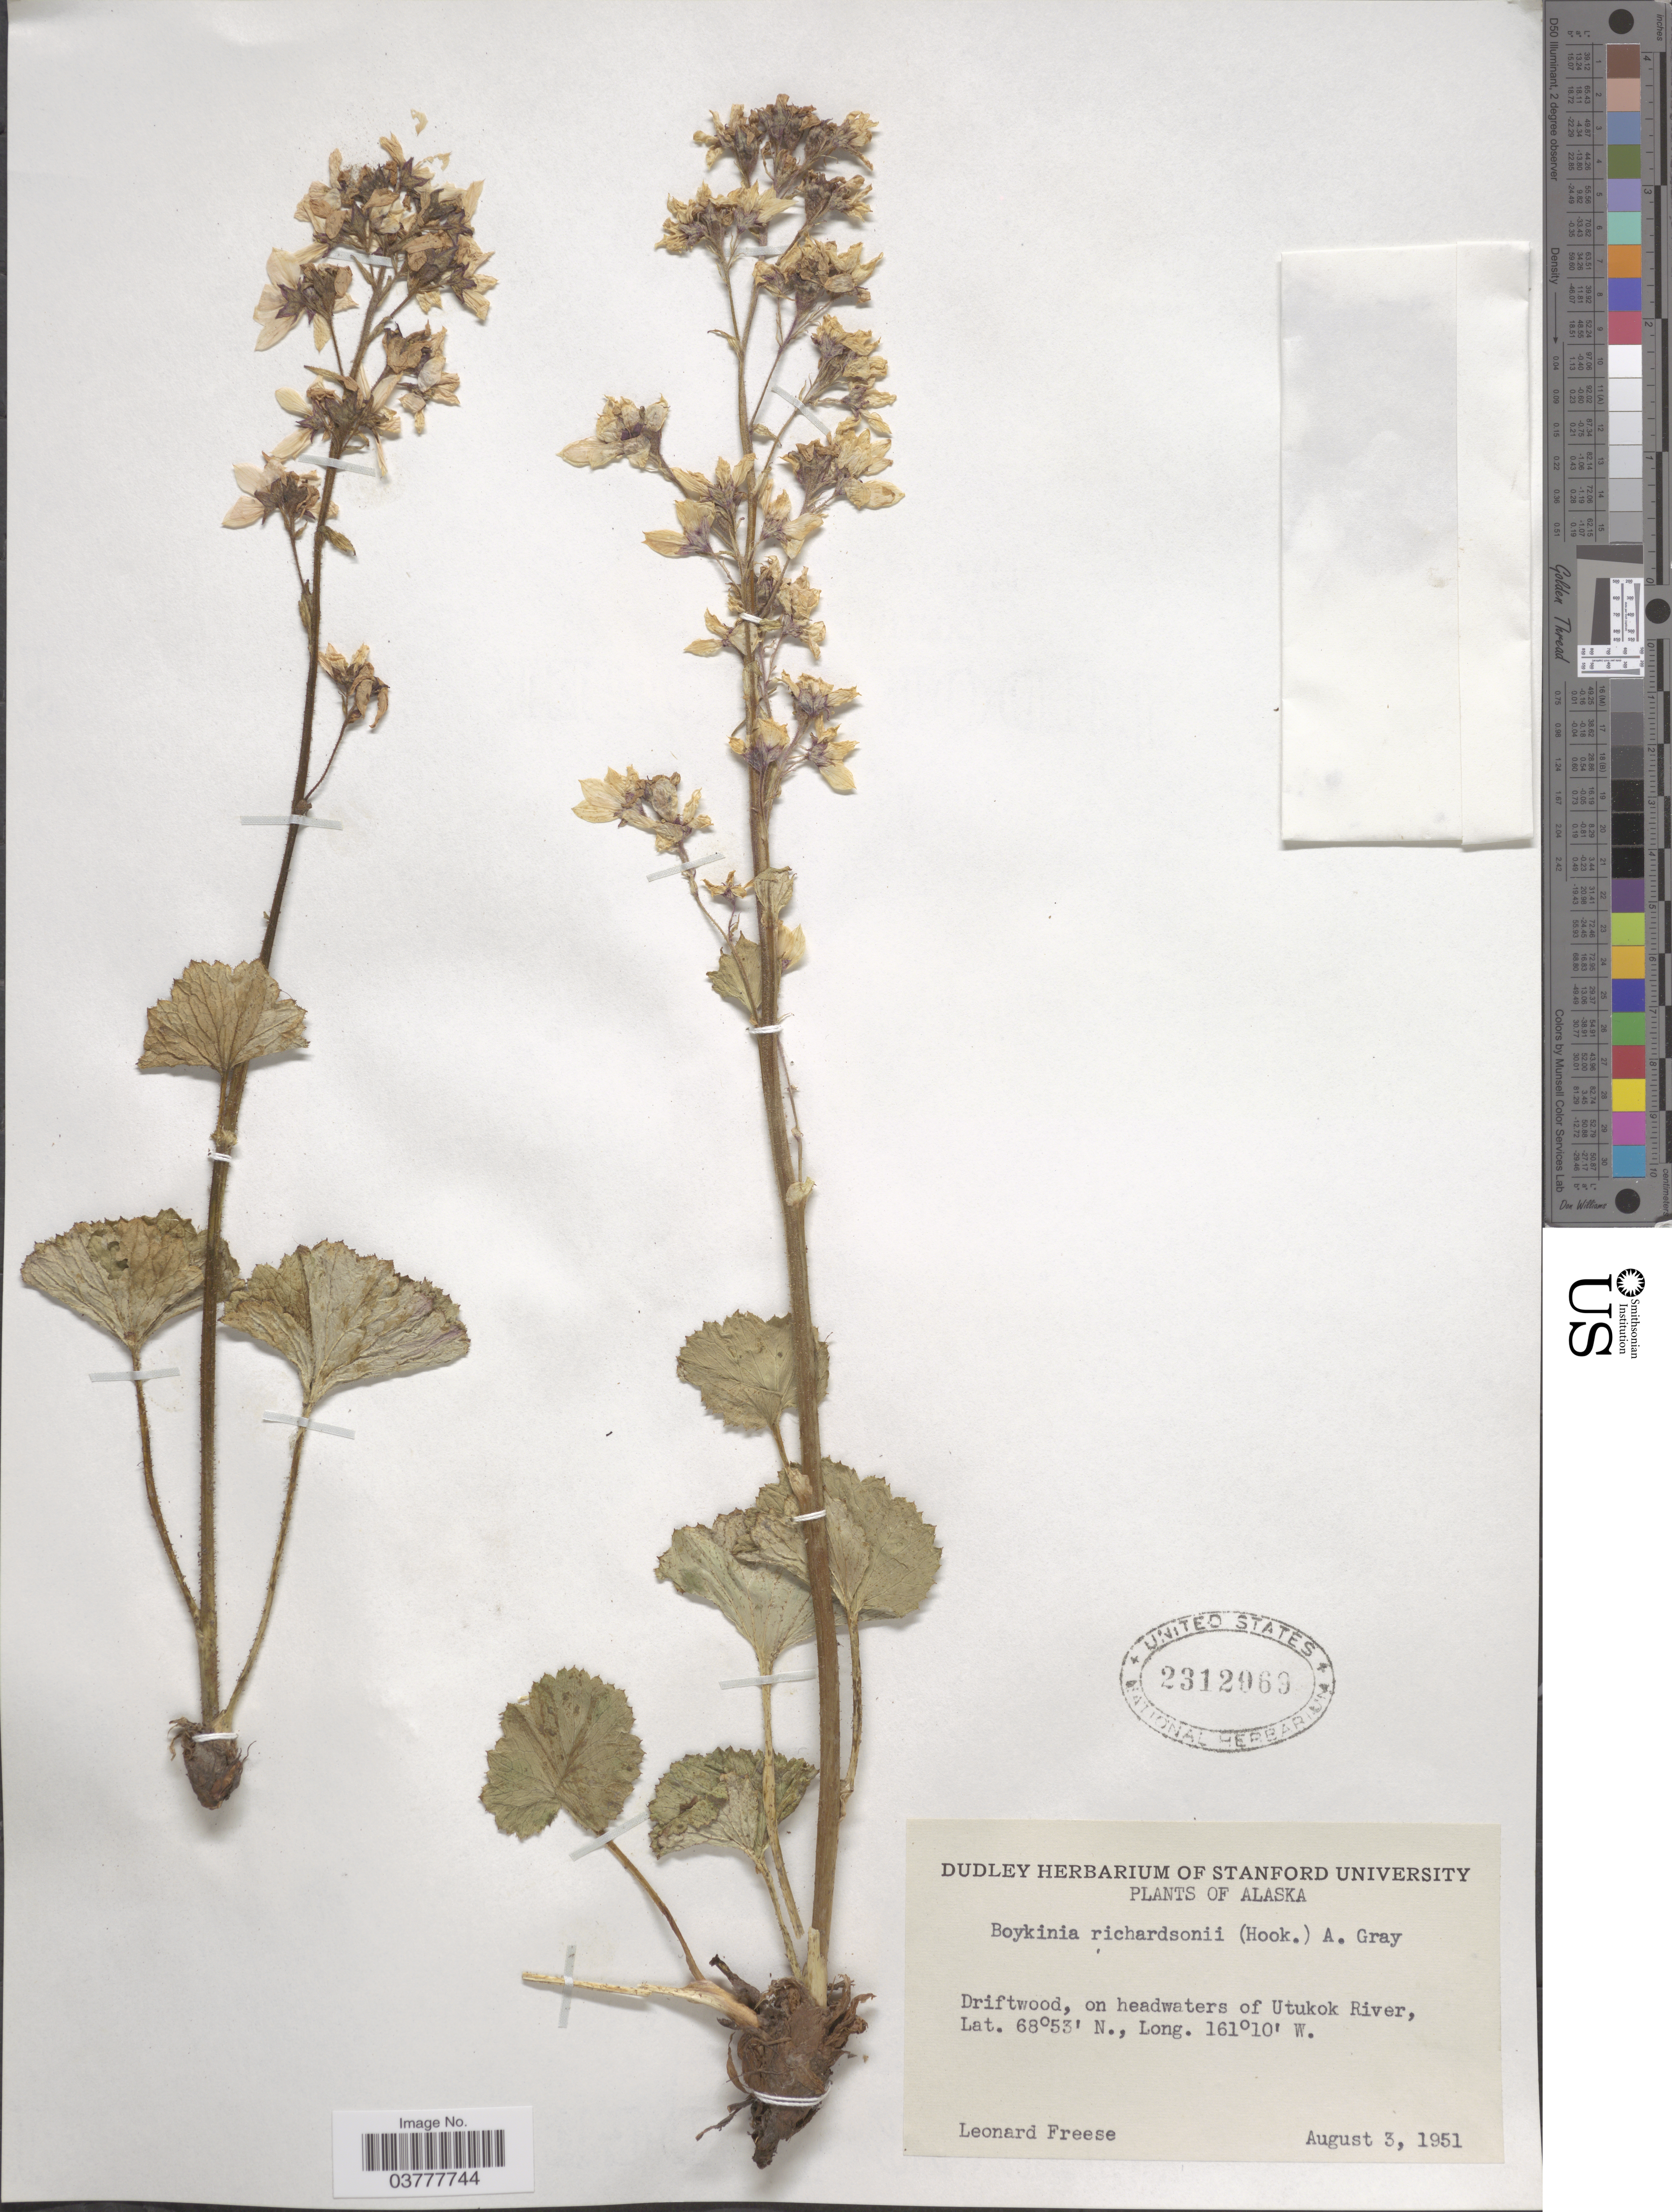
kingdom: Plantae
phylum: Tracheophyta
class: Magnoliopsida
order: Saxifragales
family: Saxifragaceae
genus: Boykinia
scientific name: Boykinia richardsonii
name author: (Hook.) A. Gray ex B.D. Jacks.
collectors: L. Freese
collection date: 1951-08-03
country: United States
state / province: Alaska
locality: Driftwood, on headwaters of Utukok River.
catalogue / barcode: US 2312069